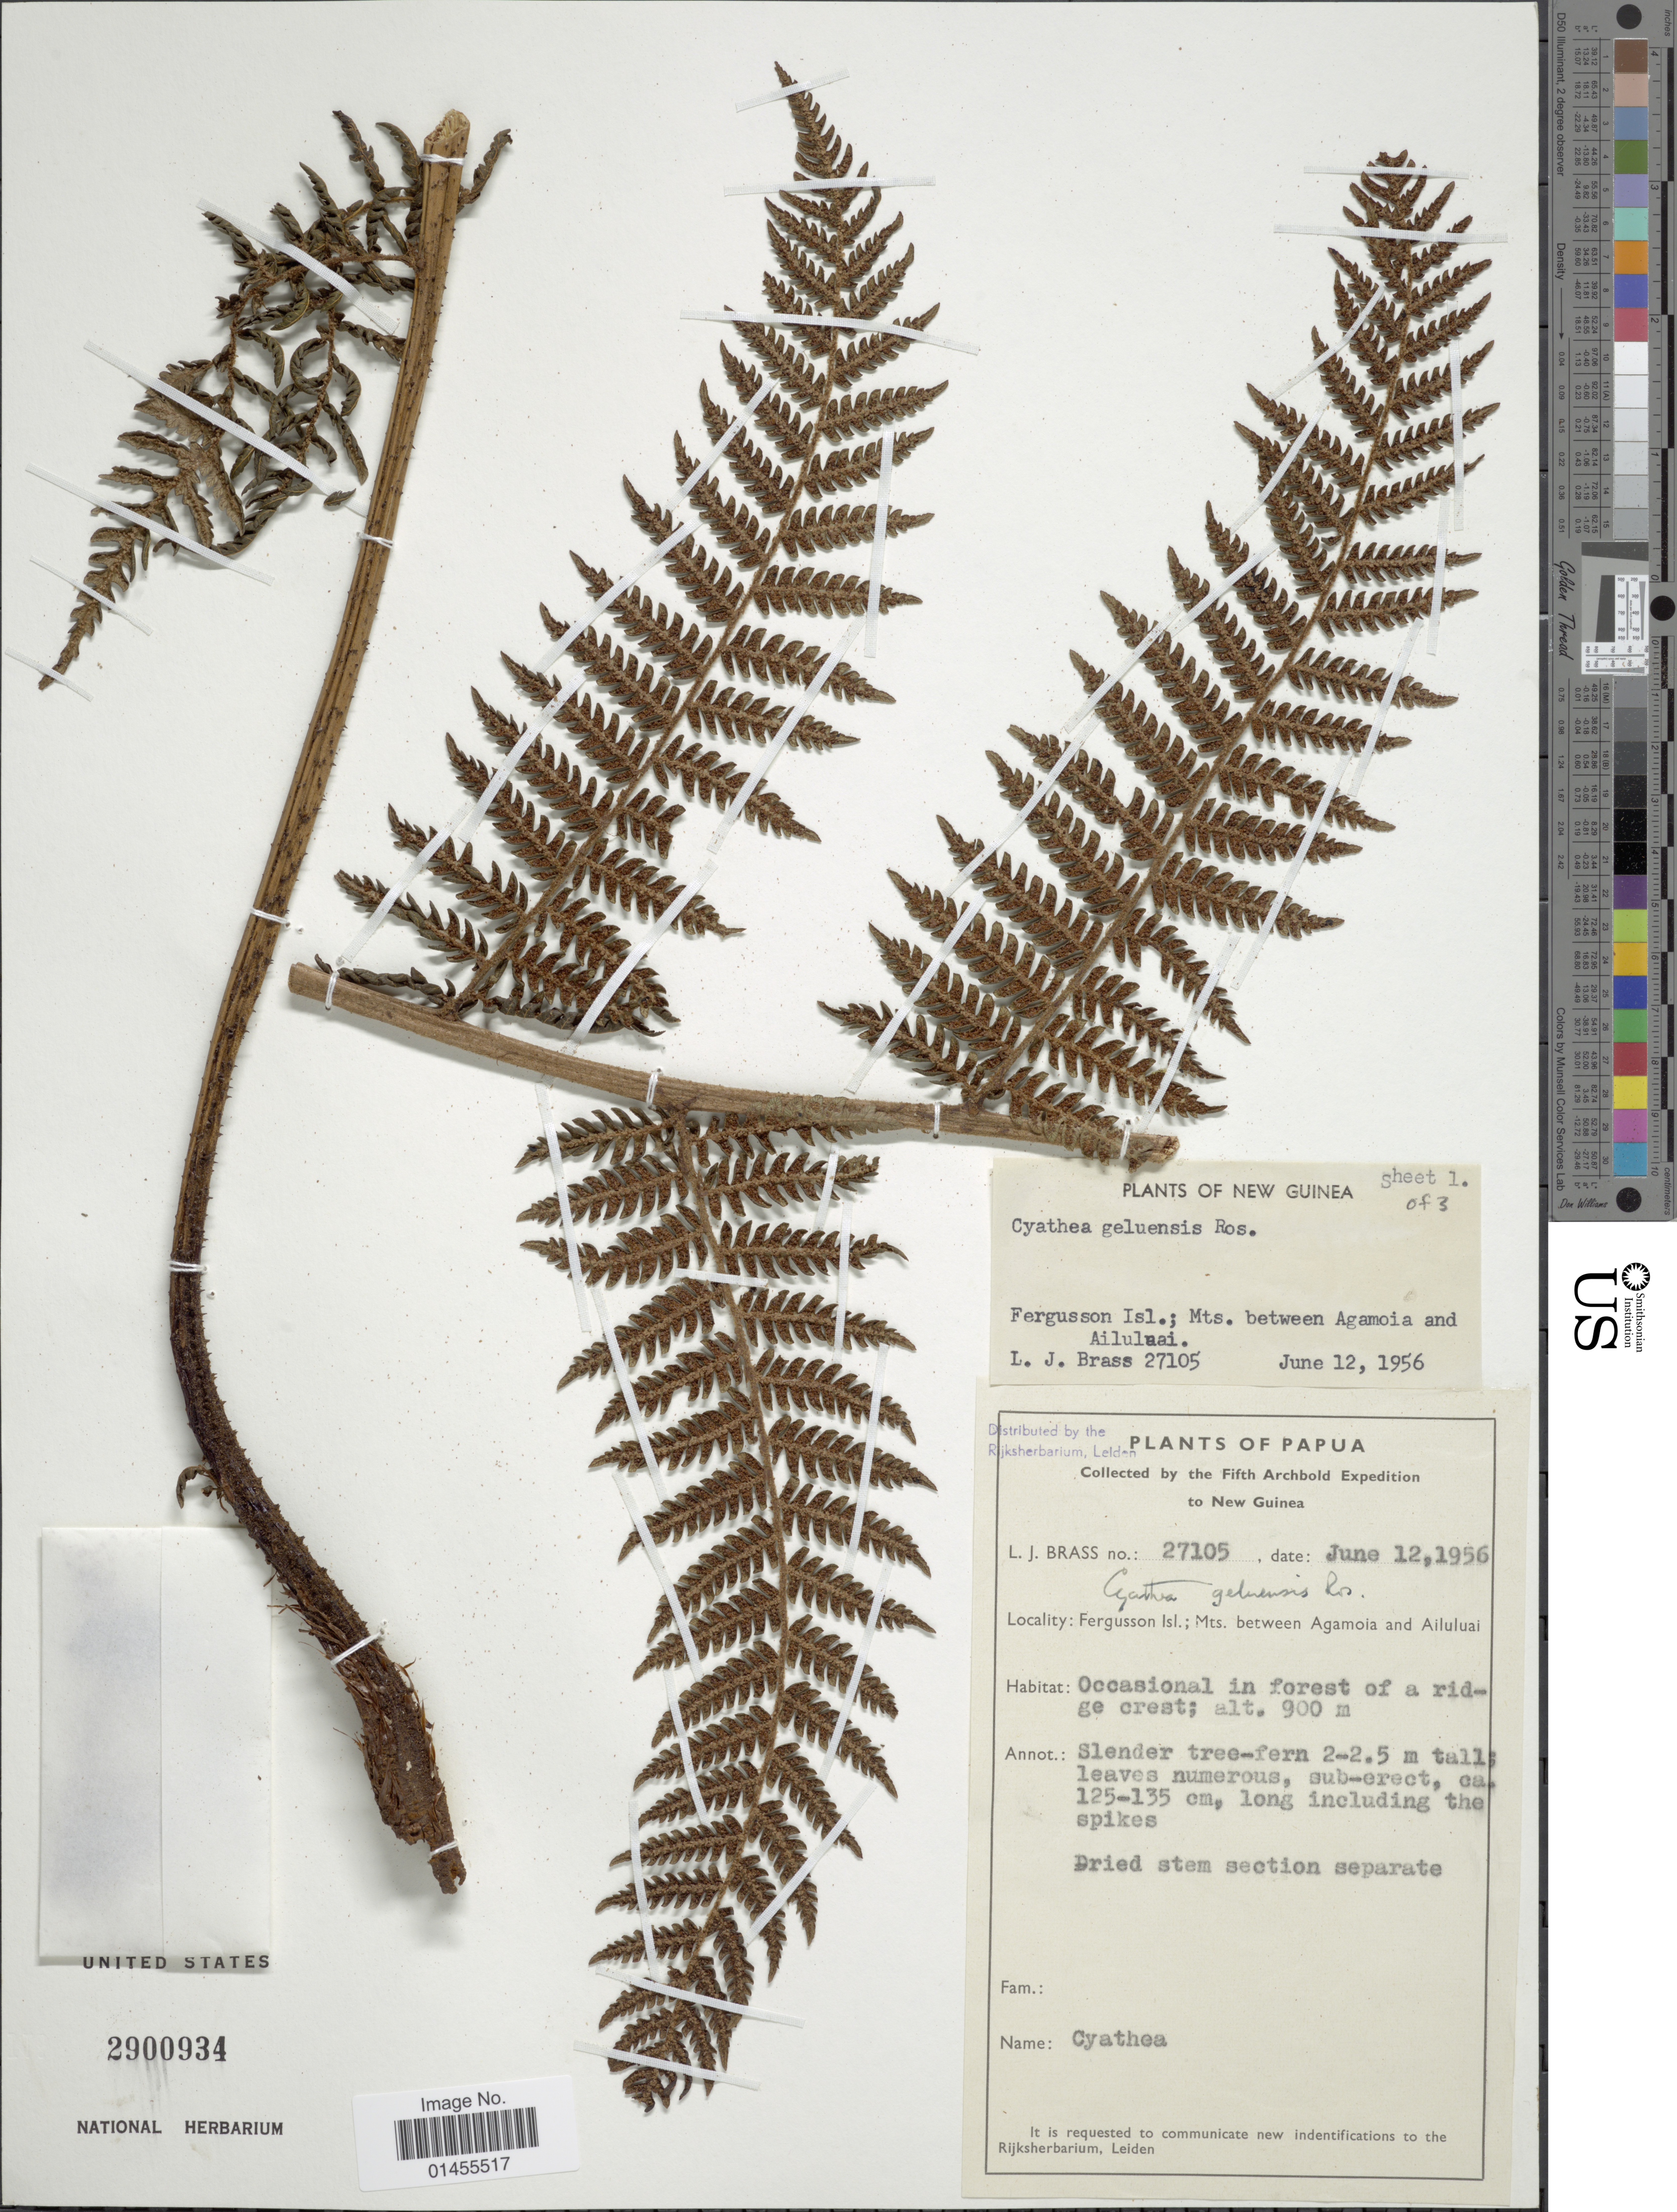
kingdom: Plantae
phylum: Tracheophyta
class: Polypodiopsida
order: Cyatheales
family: Cyatheaceae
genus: Alsophila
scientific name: Alsophila geluensis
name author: (Rosenst.) R.M. Tryon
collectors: L. J. Brass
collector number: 27105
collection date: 1956-06-12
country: Papua New Guinea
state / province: Milne Bay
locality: New Guinea. Fergusson Isl.; Mts. between Agamola and Ailuluai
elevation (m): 900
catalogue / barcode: US 2900934